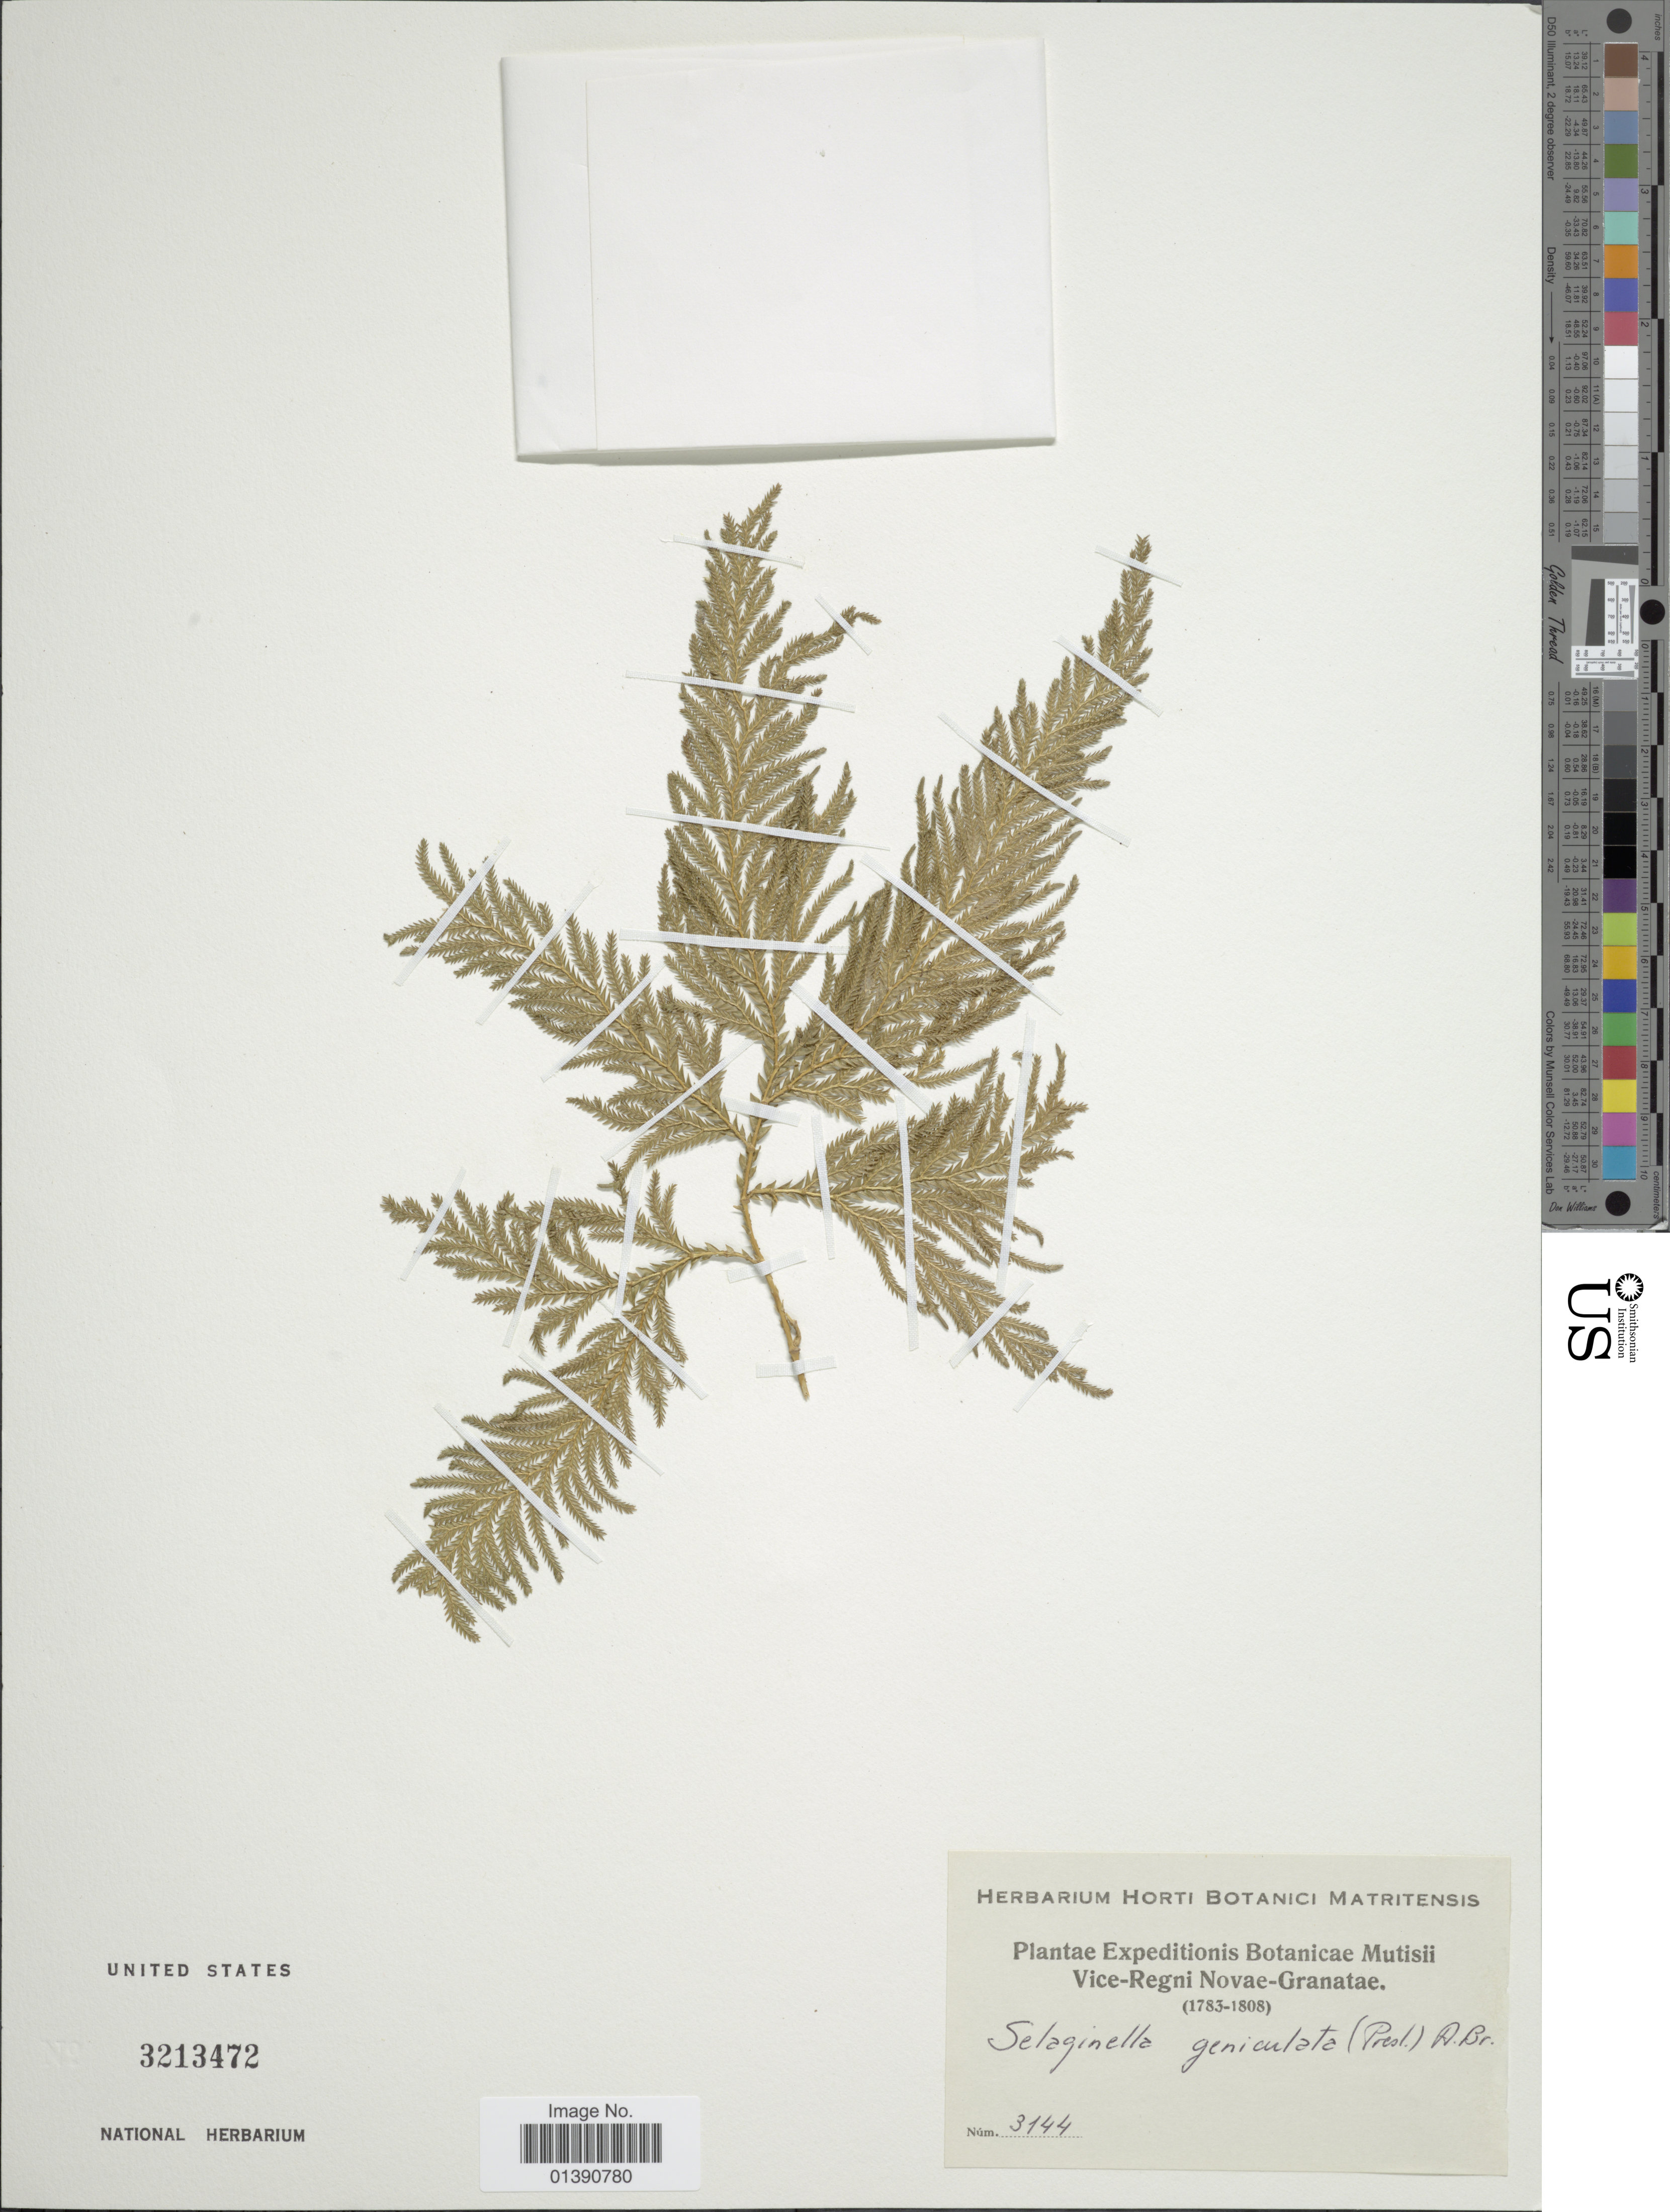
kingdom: Plantae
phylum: Tracheophyta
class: Lycopodiopsida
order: Selaginellales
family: Selaginellaceae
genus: Selaginella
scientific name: Selaginella geniculata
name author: (C. Presl) Spring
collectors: Expeditions Botanicae Mutisii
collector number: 3144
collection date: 1783/1808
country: Colombia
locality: Vice-Regni Novae-Granatae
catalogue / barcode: US 3213472